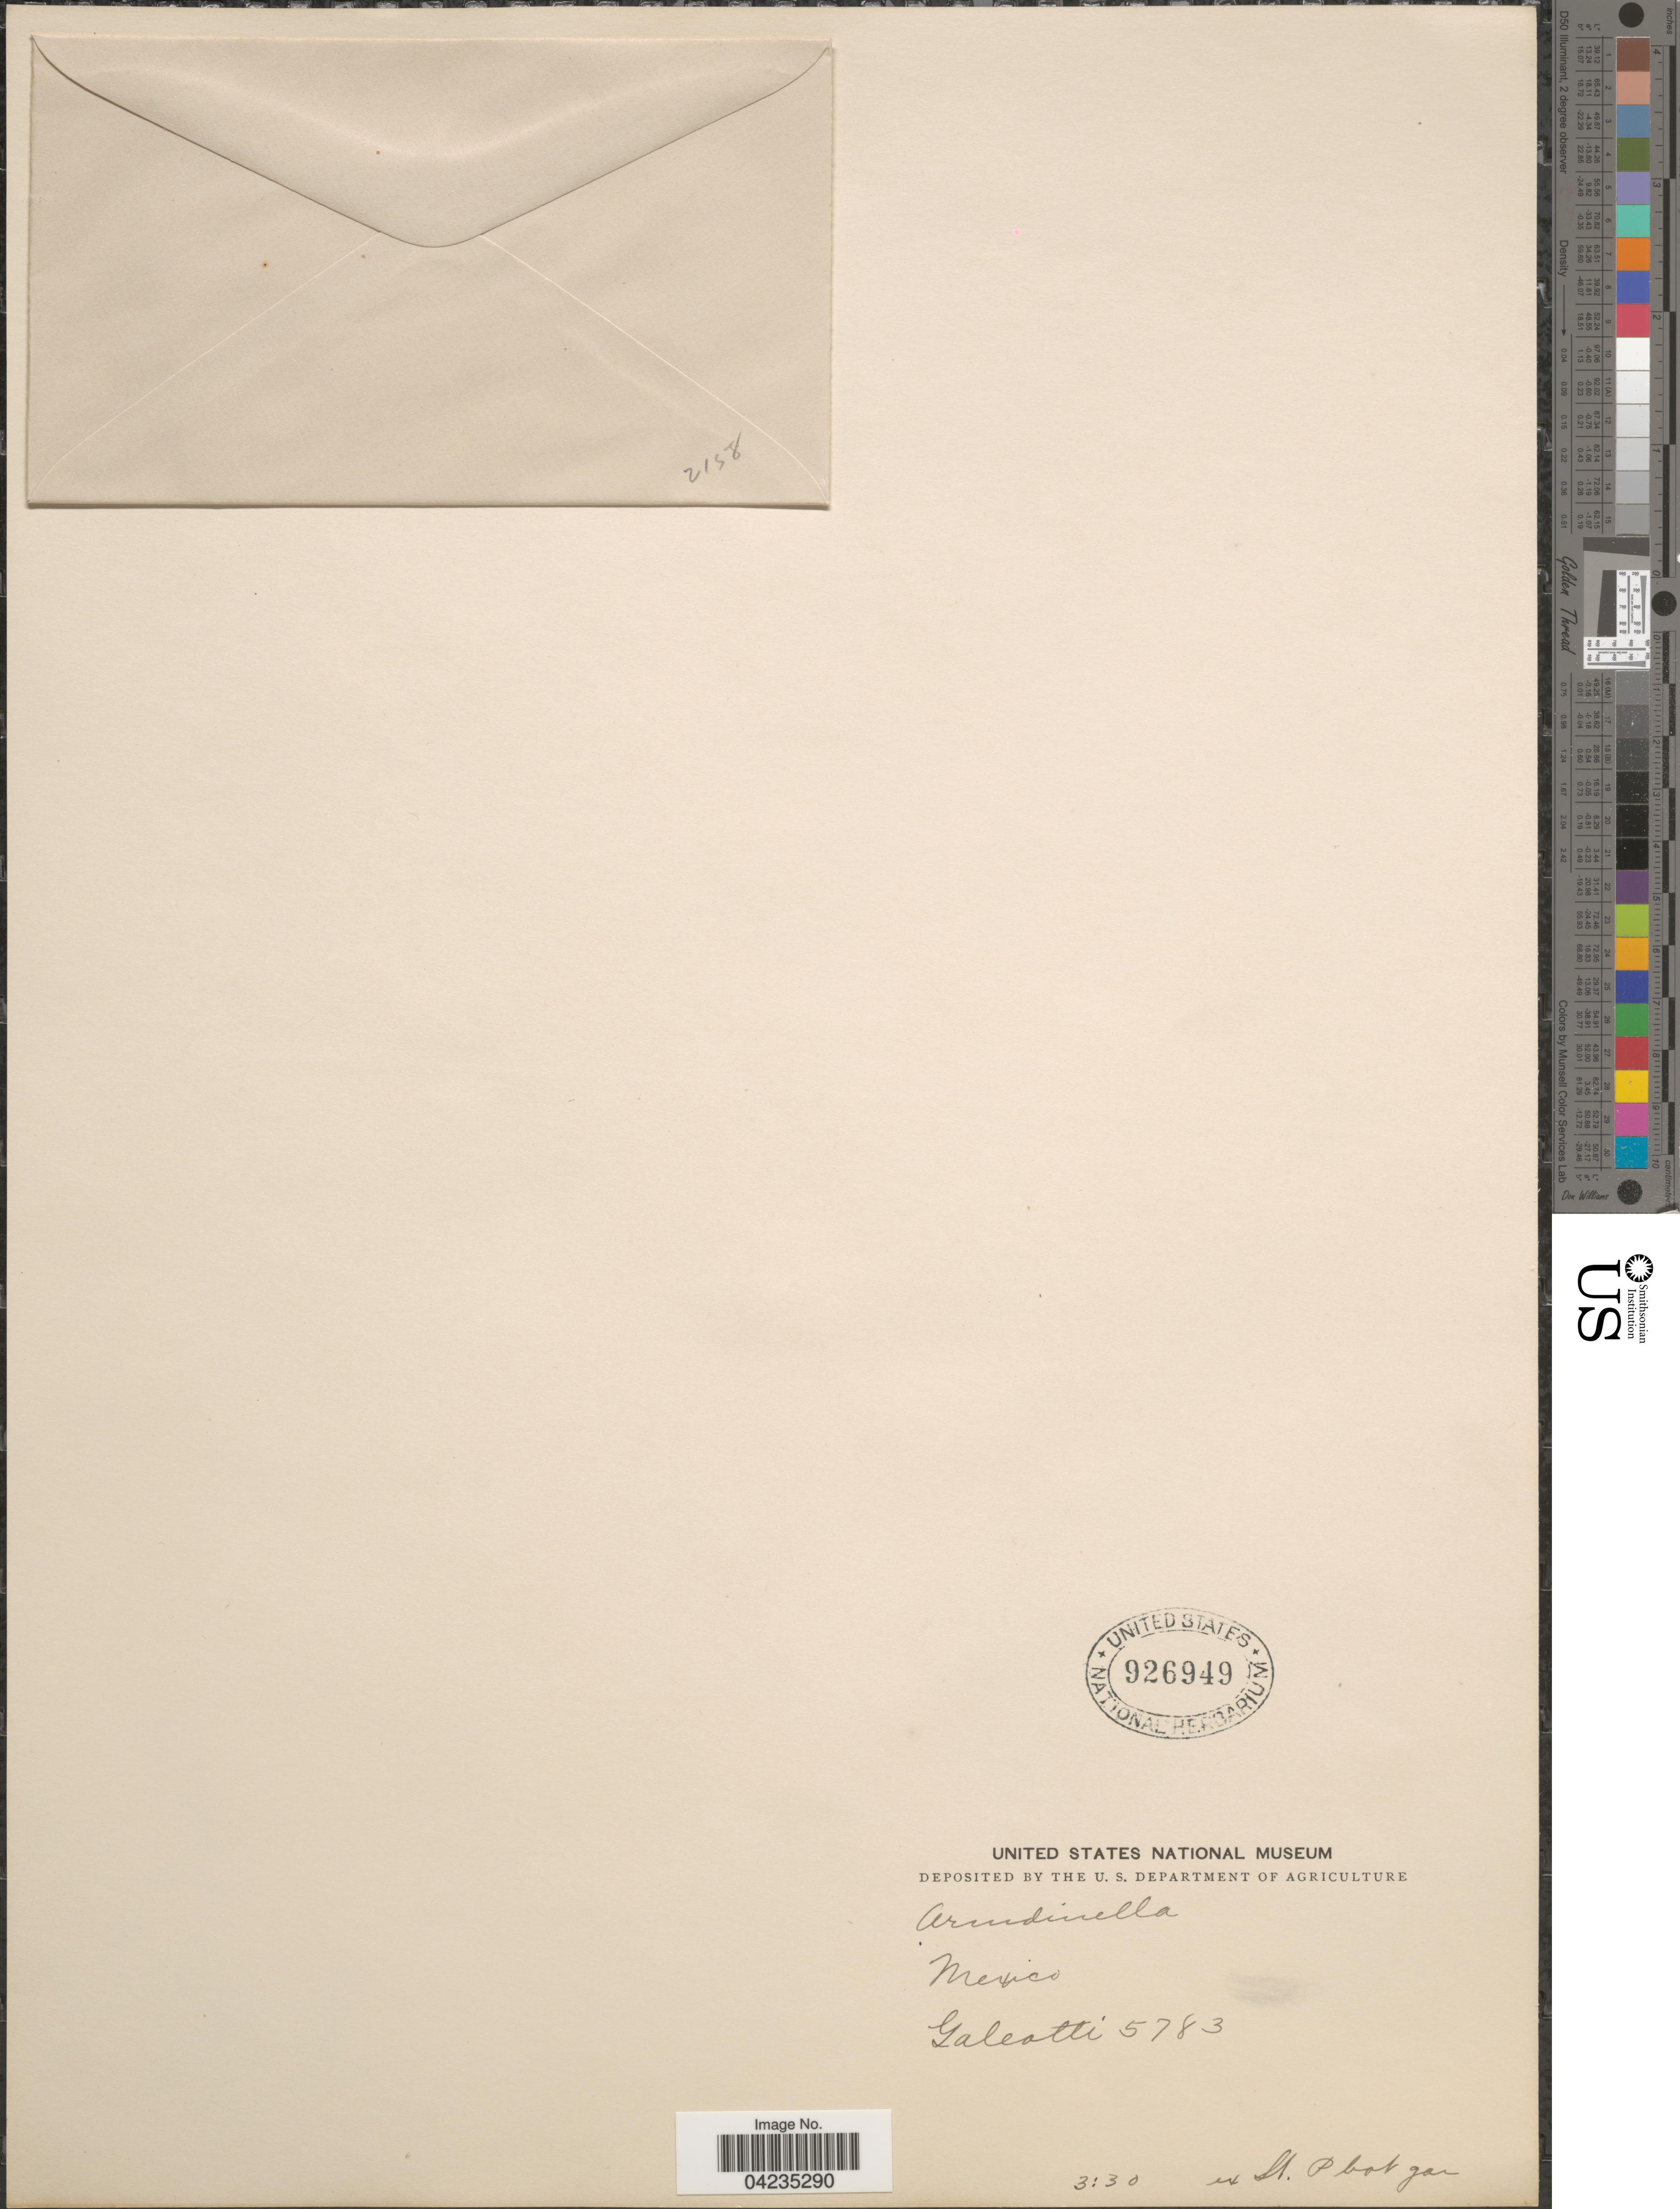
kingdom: Plantae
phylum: Tracheophyta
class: Liliopsida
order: Poales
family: Poaceae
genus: Arundinella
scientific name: Arundinella sp.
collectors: -. Galeotti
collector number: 5783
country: Mexico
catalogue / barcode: US 926949